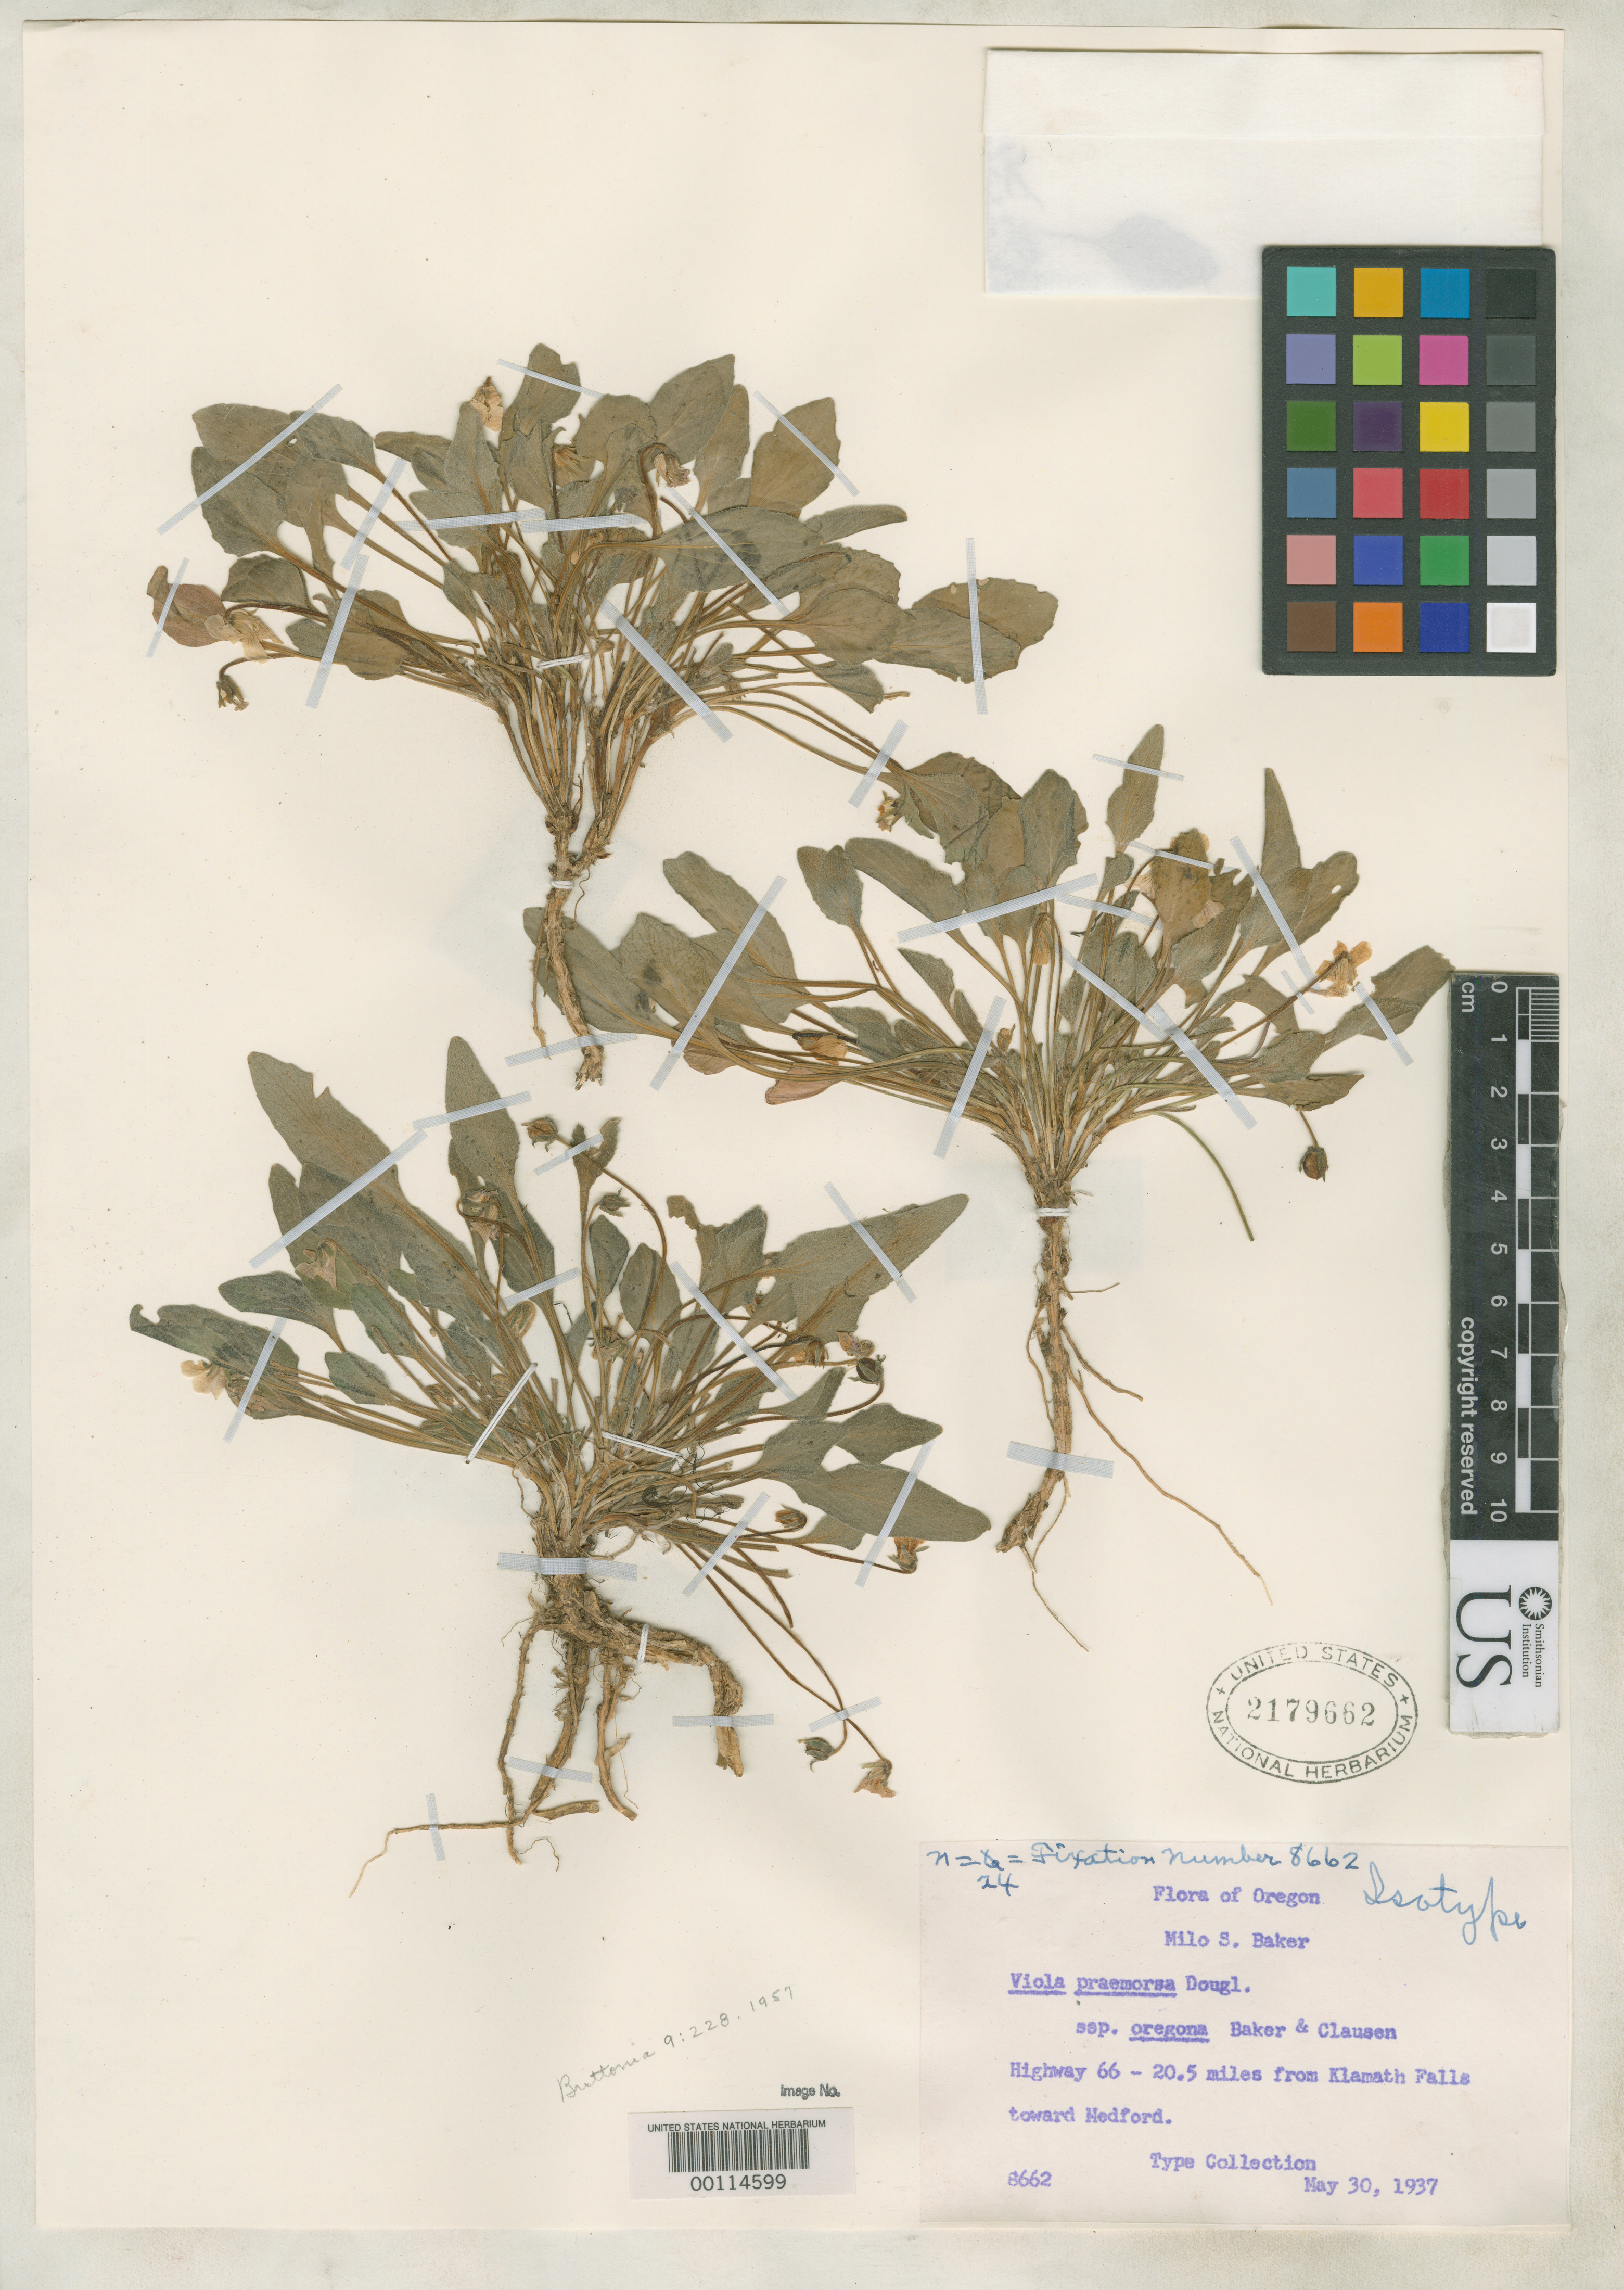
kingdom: Plantae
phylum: Tracheophyta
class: Magnoliopsida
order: Malpighiales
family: Violaceae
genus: Viola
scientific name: Viola praemorsa subsp. oregana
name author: M.S. Baker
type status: Isotype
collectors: M. S. Baker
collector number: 8662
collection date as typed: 30 May 1937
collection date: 1937-05-30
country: United States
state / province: Oregon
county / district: Klamath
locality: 20 mi. from Klamath Falls.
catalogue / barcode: US 2179662